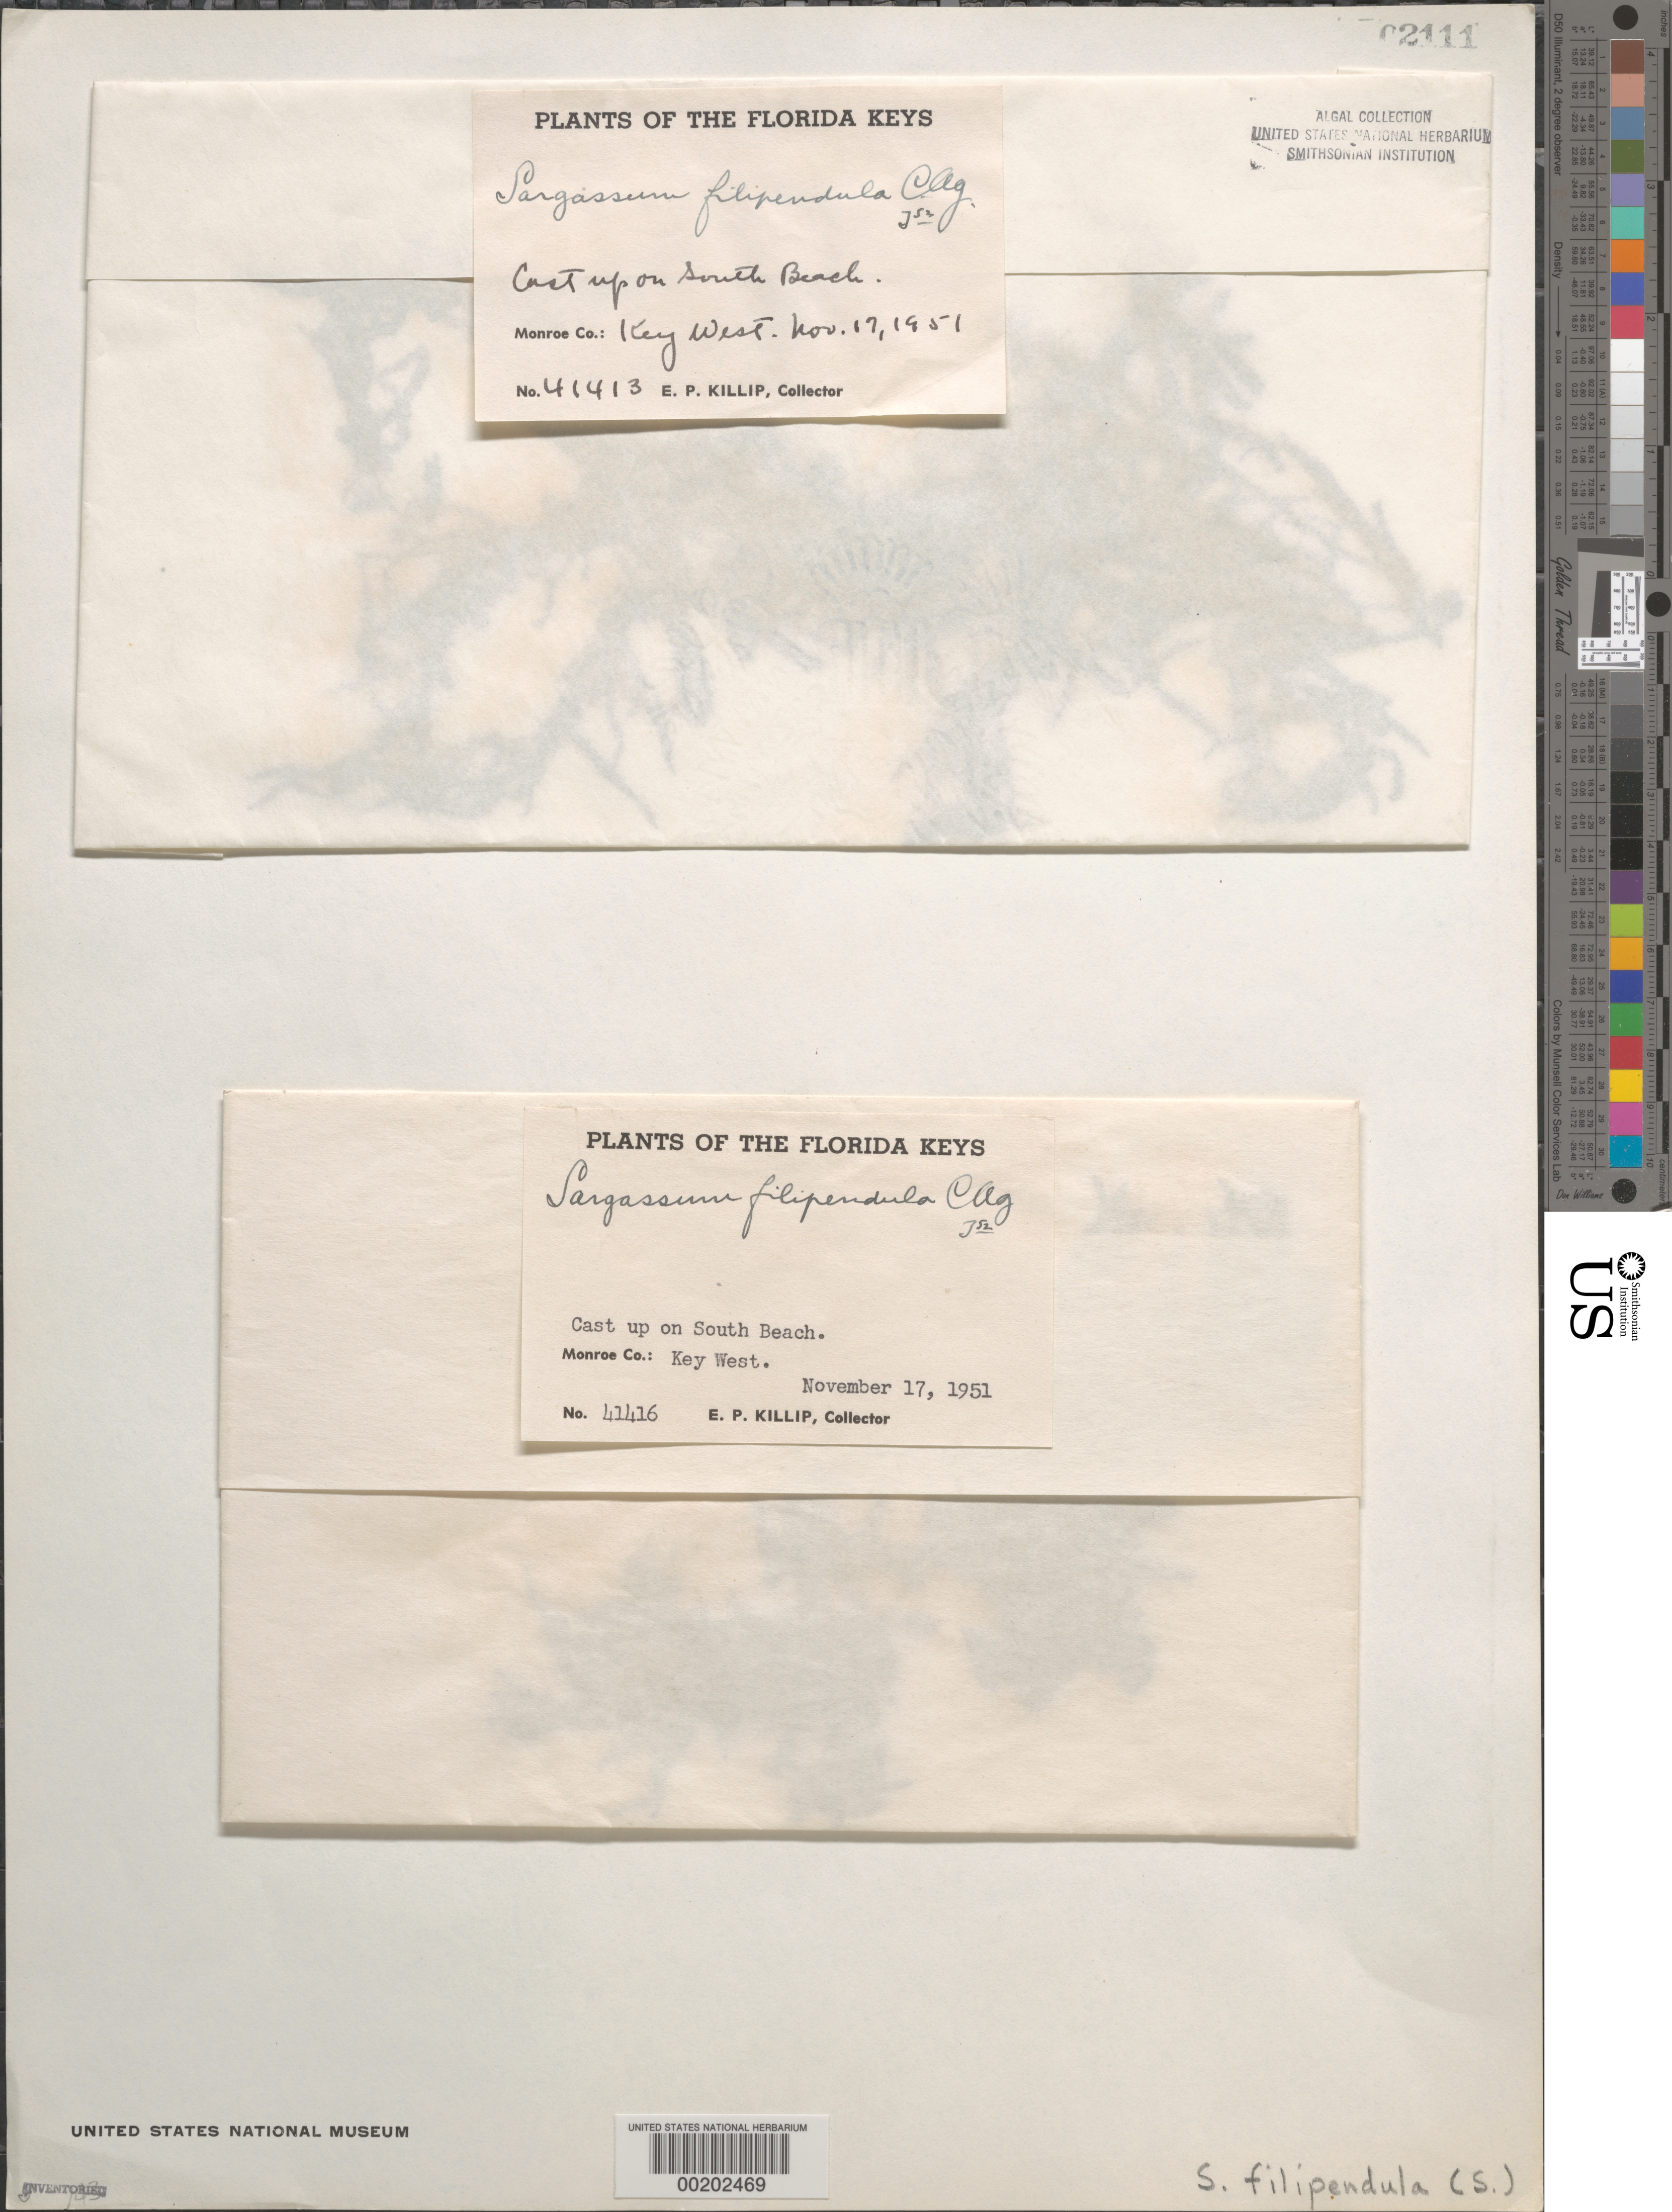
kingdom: Chromista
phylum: Ochrophyta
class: Phaeophyceae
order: Fucales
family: Sargassaceae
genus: Sargassum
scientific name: Sargassum filipendula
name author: C. Agardh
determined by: Taylor, William R.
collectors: E. P. Killip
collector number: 41413 & 41416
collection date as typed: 17 Nov 1951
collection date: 1951-11-17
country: United States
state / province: Florida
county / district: Monroe County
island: Key West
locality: South Beach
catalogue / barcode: US 2111